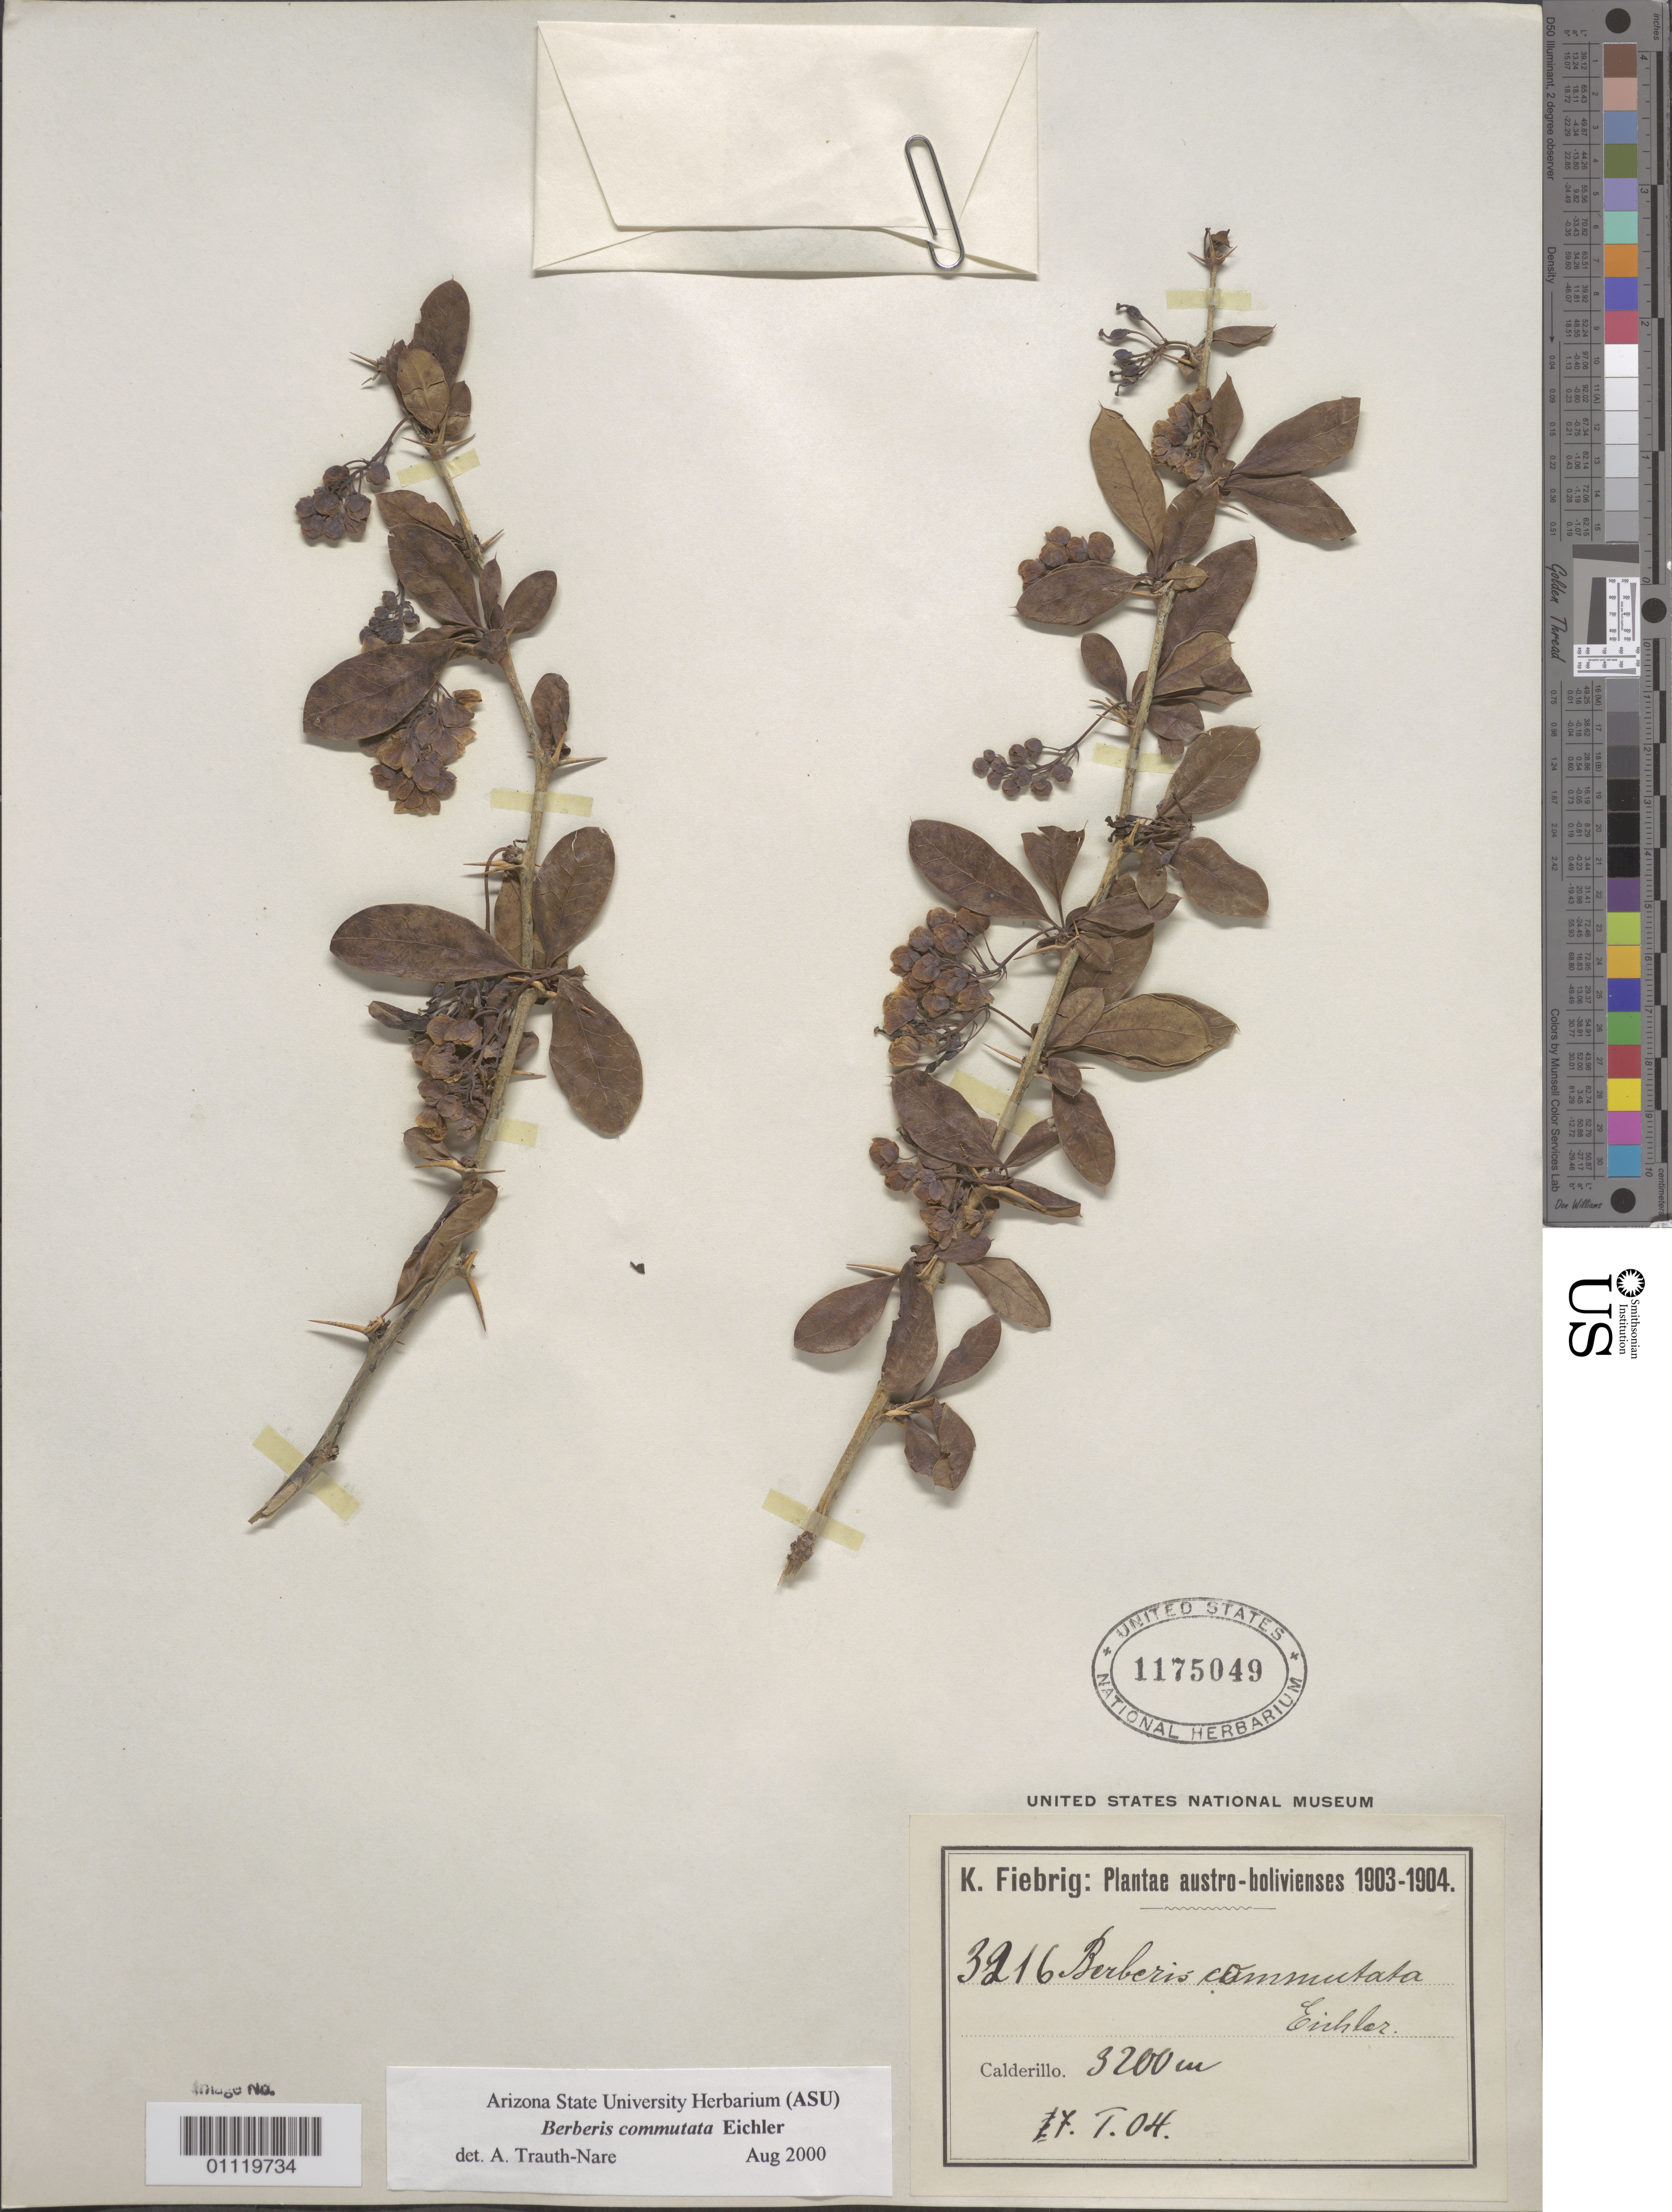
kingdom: Plantae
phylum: Tracheophyta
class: Magnoliopsida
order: Ranunculales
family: Berberidaceae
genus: Berberis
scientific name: Berberis commutata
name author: Eichler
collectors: K. Fiebrig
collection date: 1904-09-07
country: Bolivia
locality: Calderillo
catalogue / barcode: US 1175049